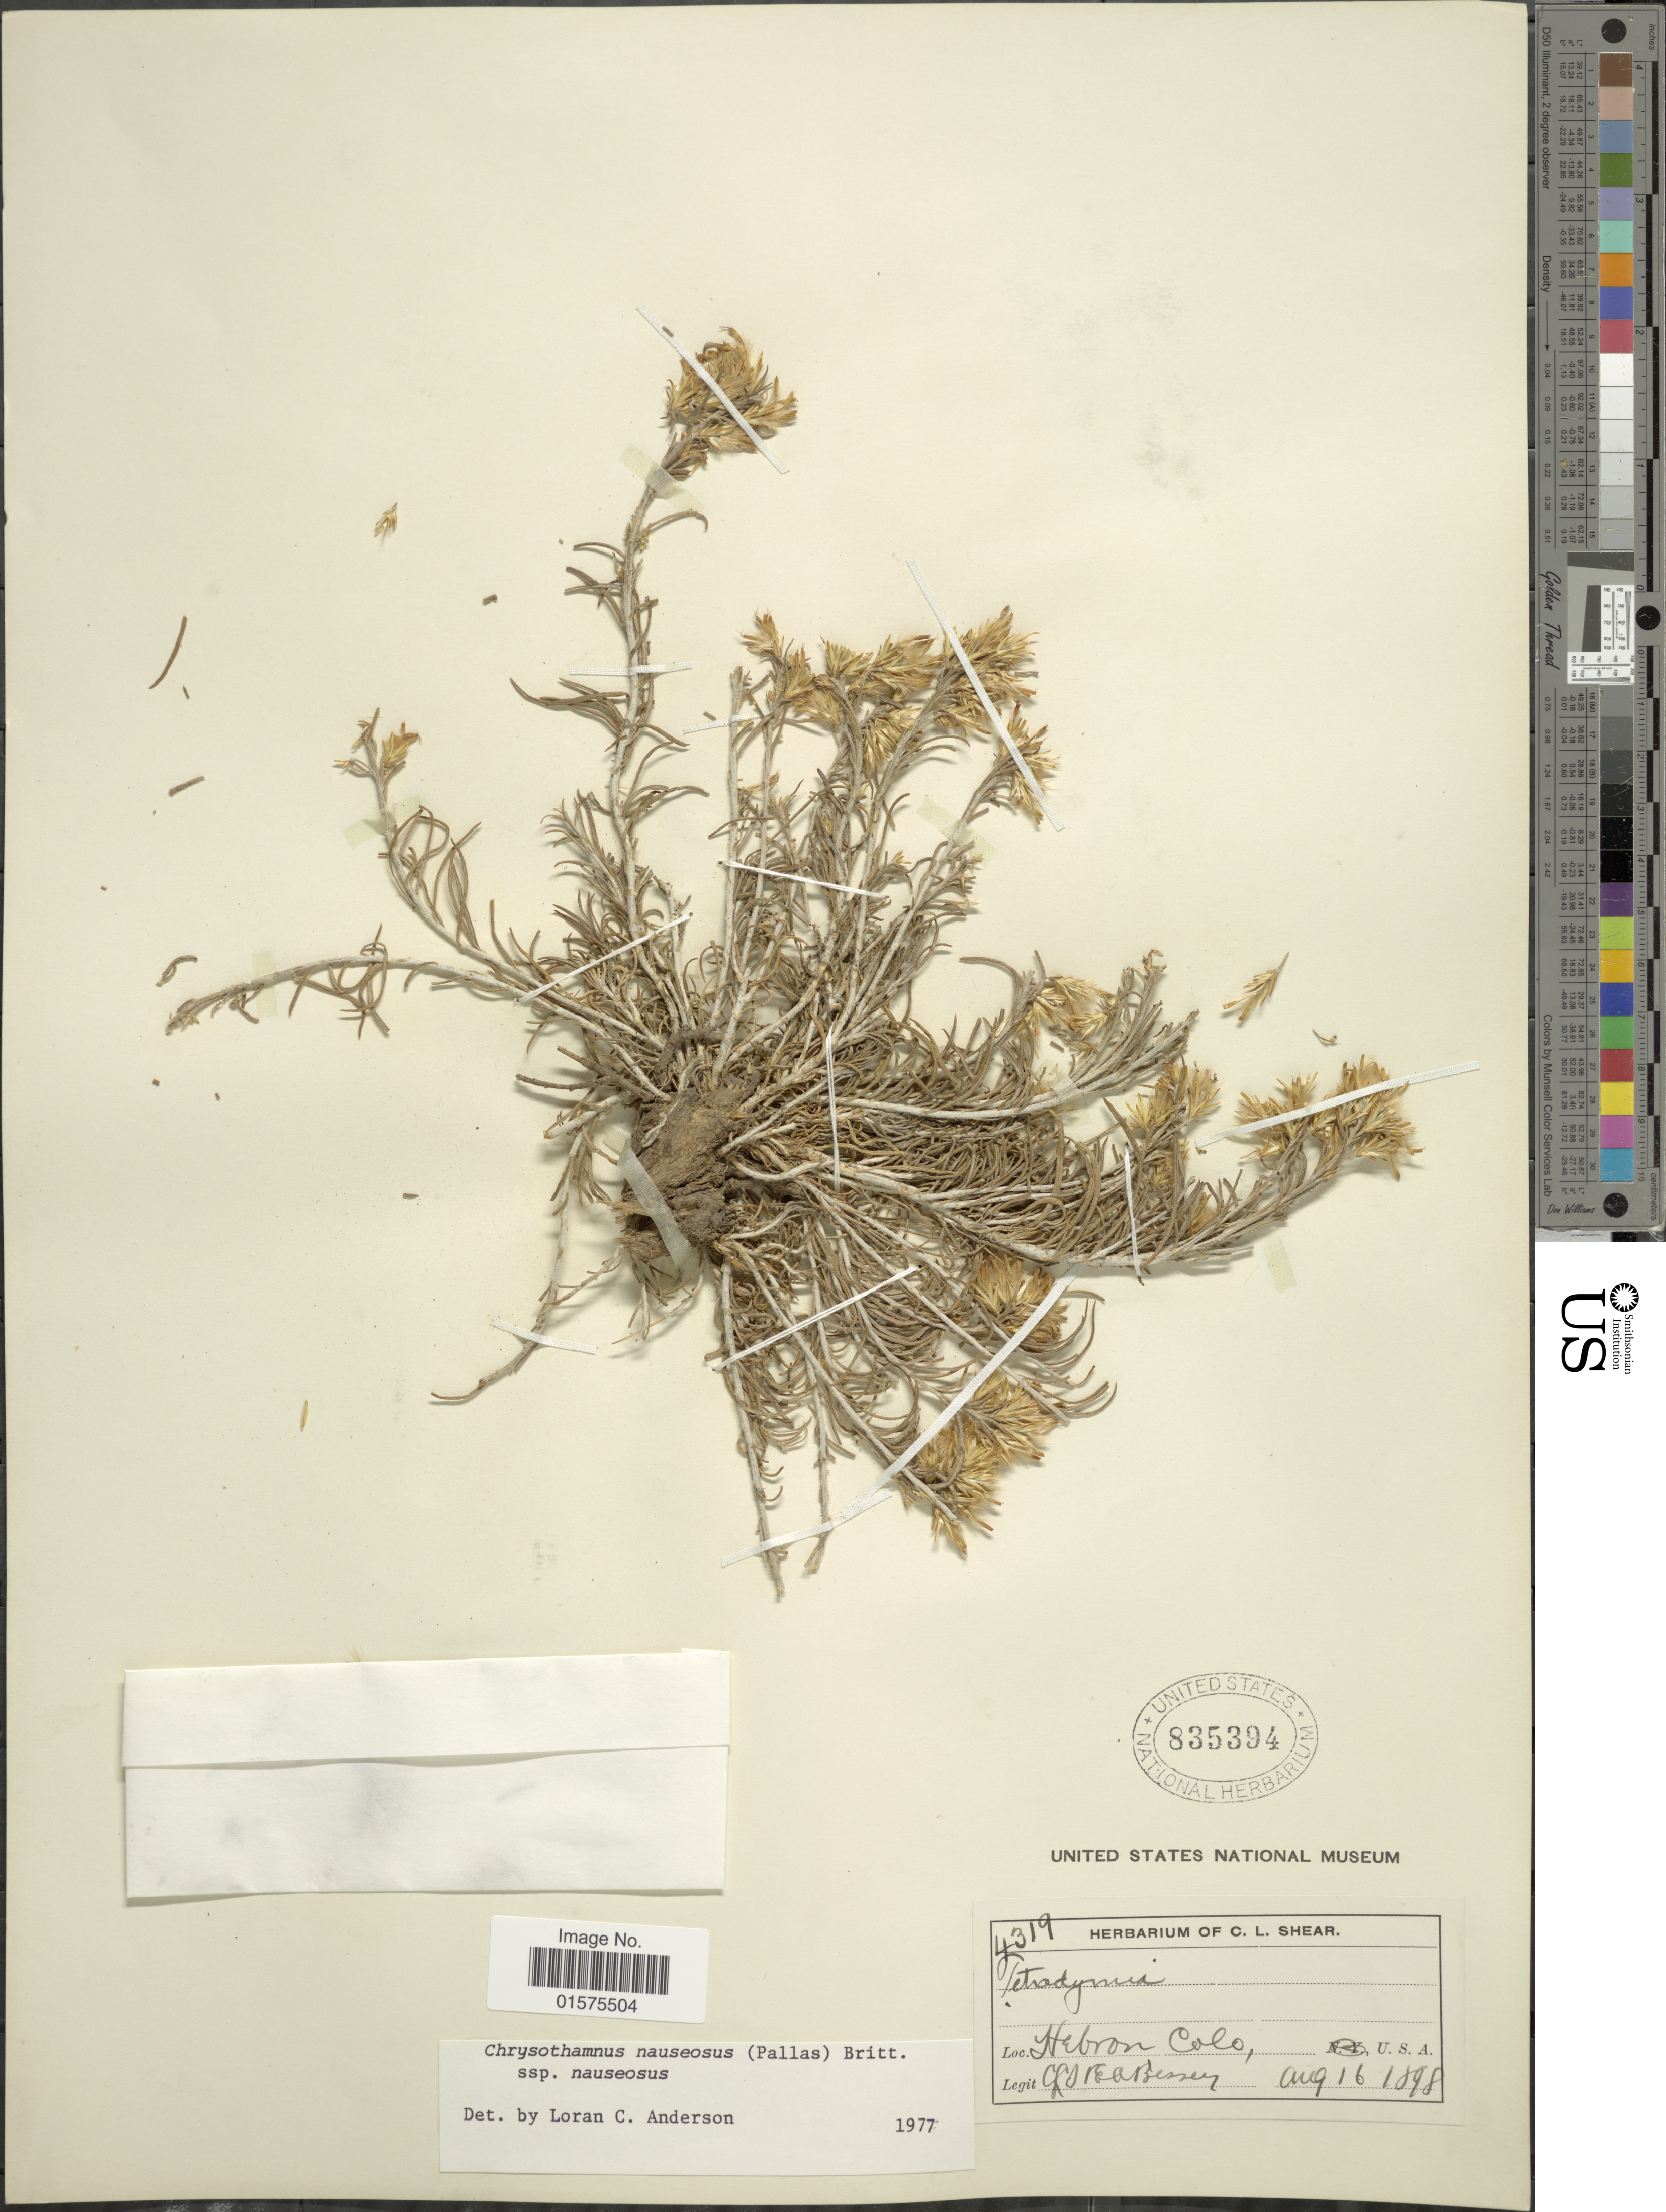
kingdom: Plantae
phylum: Tracheophyta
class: Magnoliopsida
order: Asterales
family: Asteraceae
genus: Ericameria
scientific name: Ericameria nauseosa var. nauseosa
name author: (Pall. ex Pursh) G.L. Nesom & G.I. Baird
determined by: Urbatsch, Lowell E., Curator (LSU), Louisiana State University (UNITED STATES)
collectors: C. L. Shear & E. A. Bessey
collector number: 4319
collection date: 1898-08-16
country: United States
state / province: Colorado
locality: Hebron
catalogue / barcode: US 835394